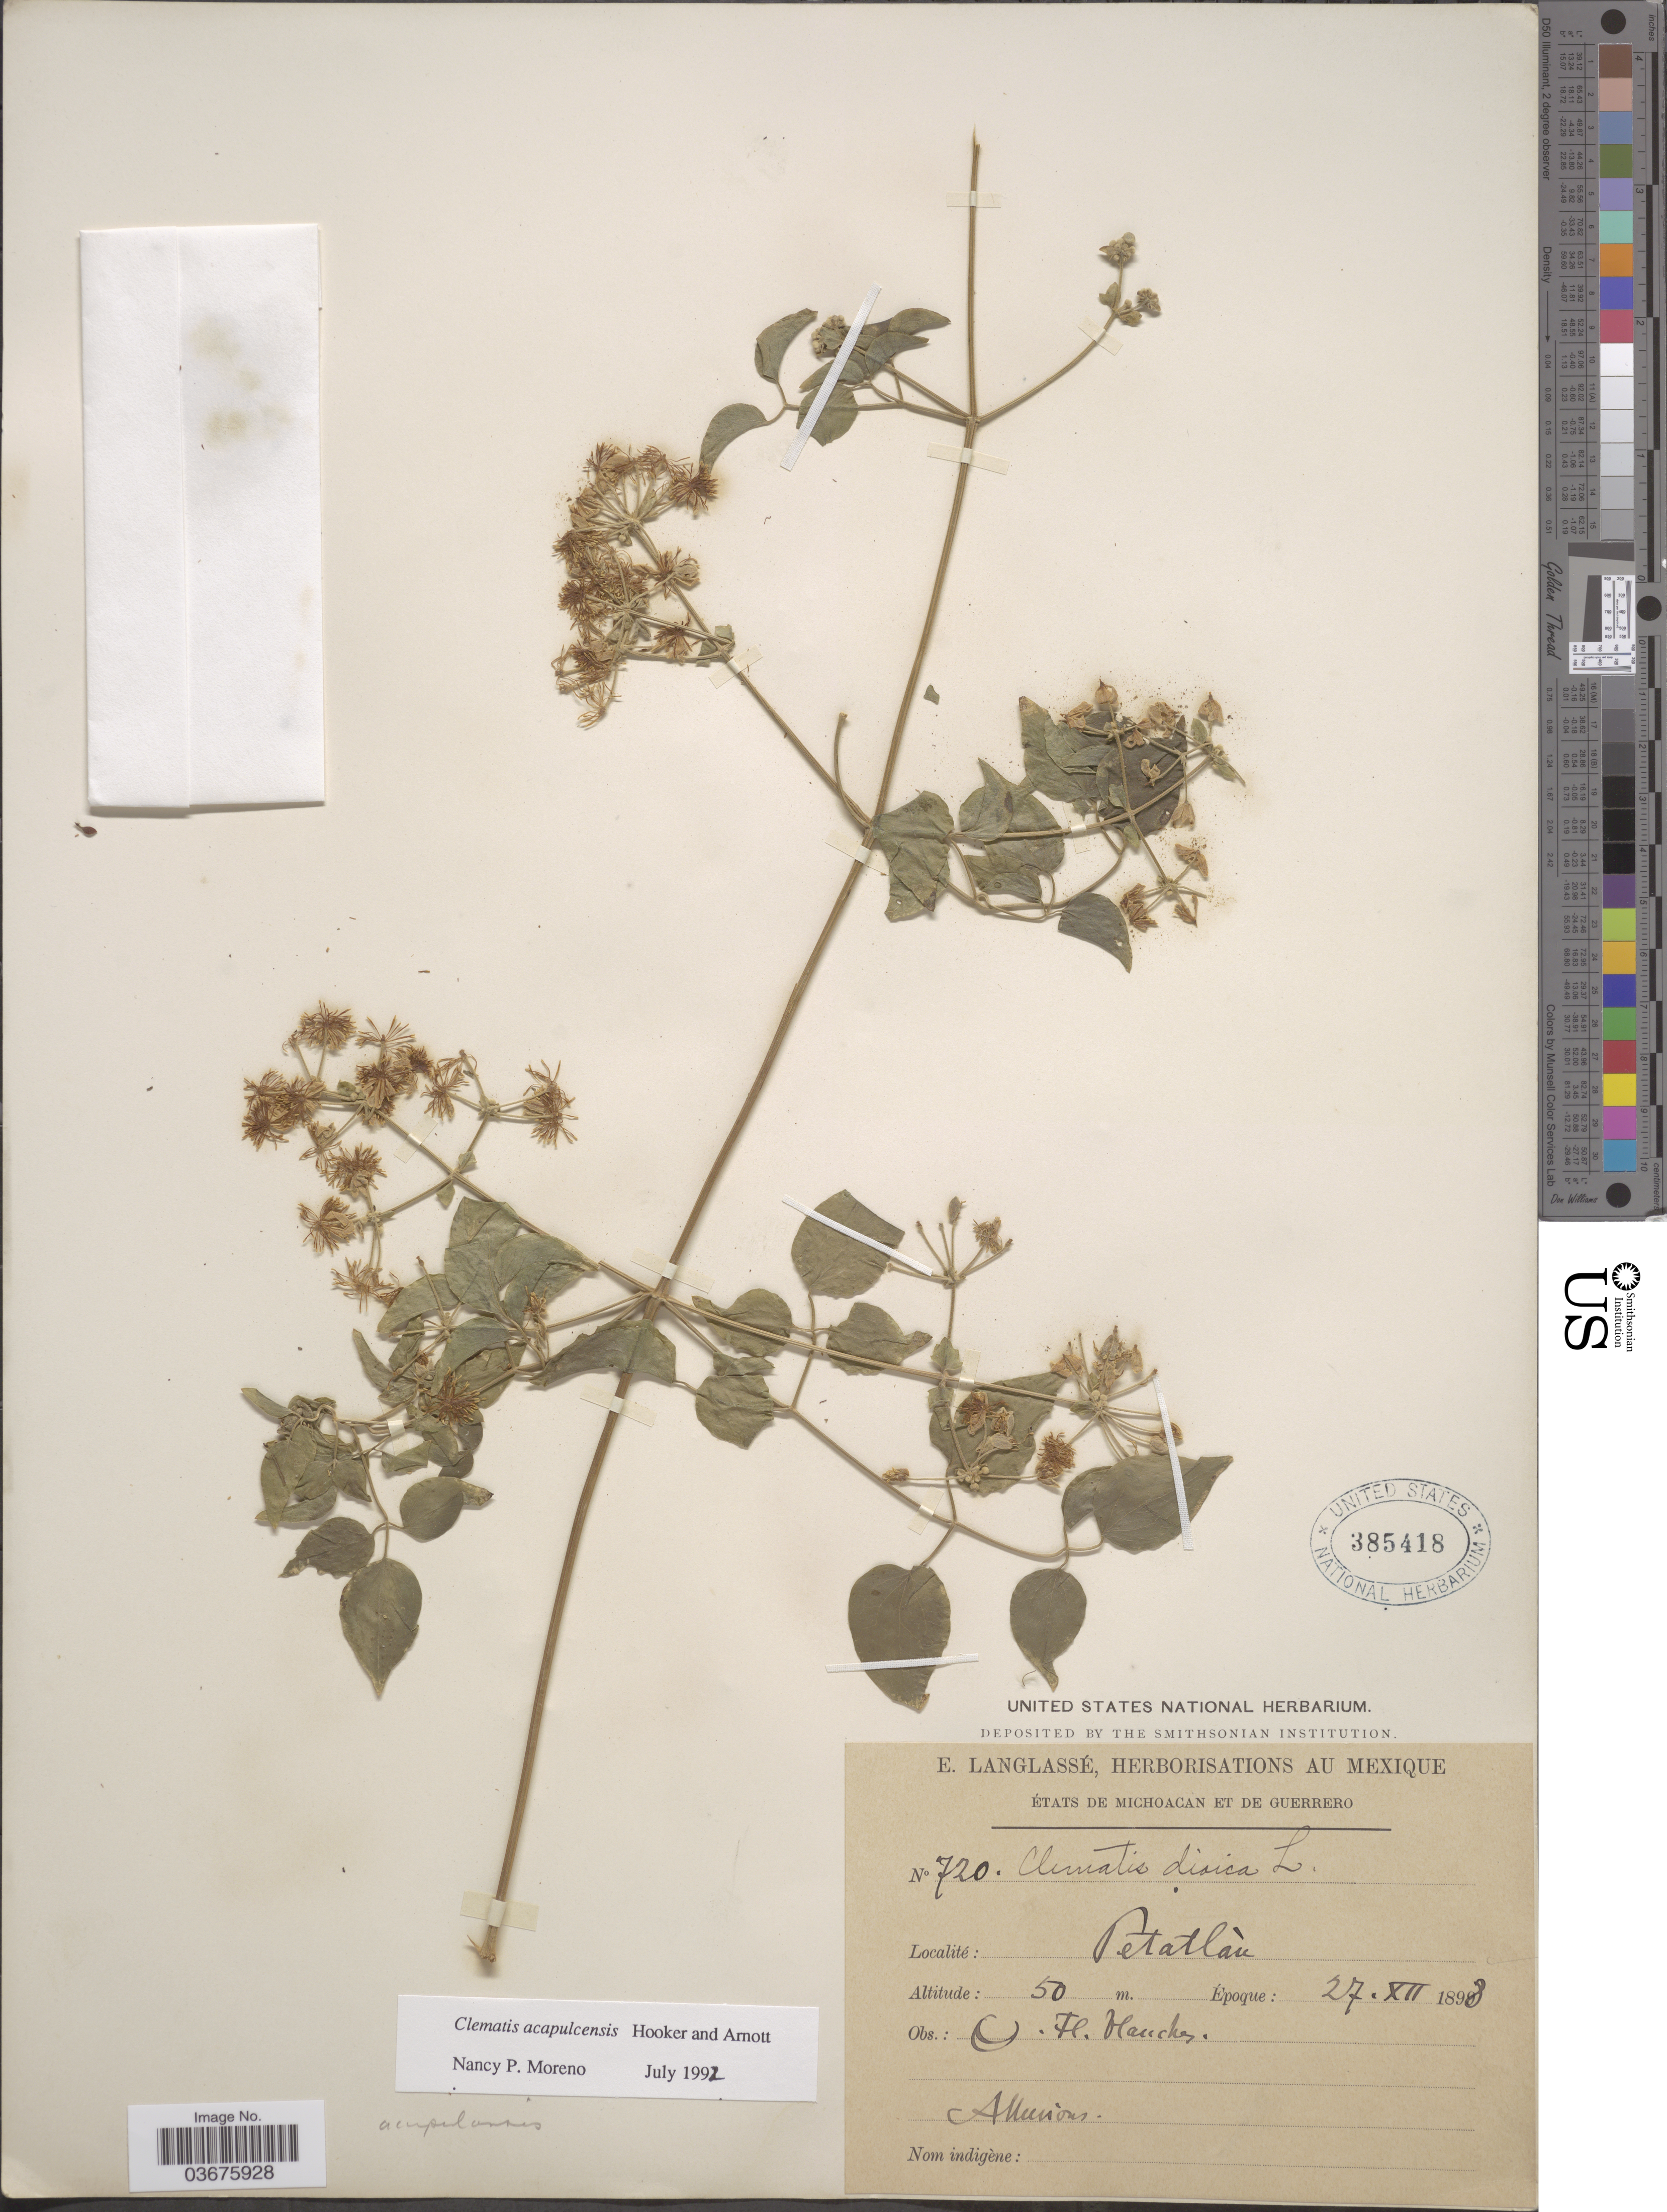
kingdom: Plantae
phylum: Tracheophyta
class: Magnoliopsida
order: Ranunculales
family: Ranunculaceae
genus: Clematis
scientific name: Clematis acapulcensis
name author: Hook. & Arn.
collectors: E. Langlassé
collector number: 720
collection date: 1898-12-27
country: Mexico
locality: États de Michoacan et de Guerrero. Petatlàn.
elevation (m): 50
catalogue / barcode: US 385418